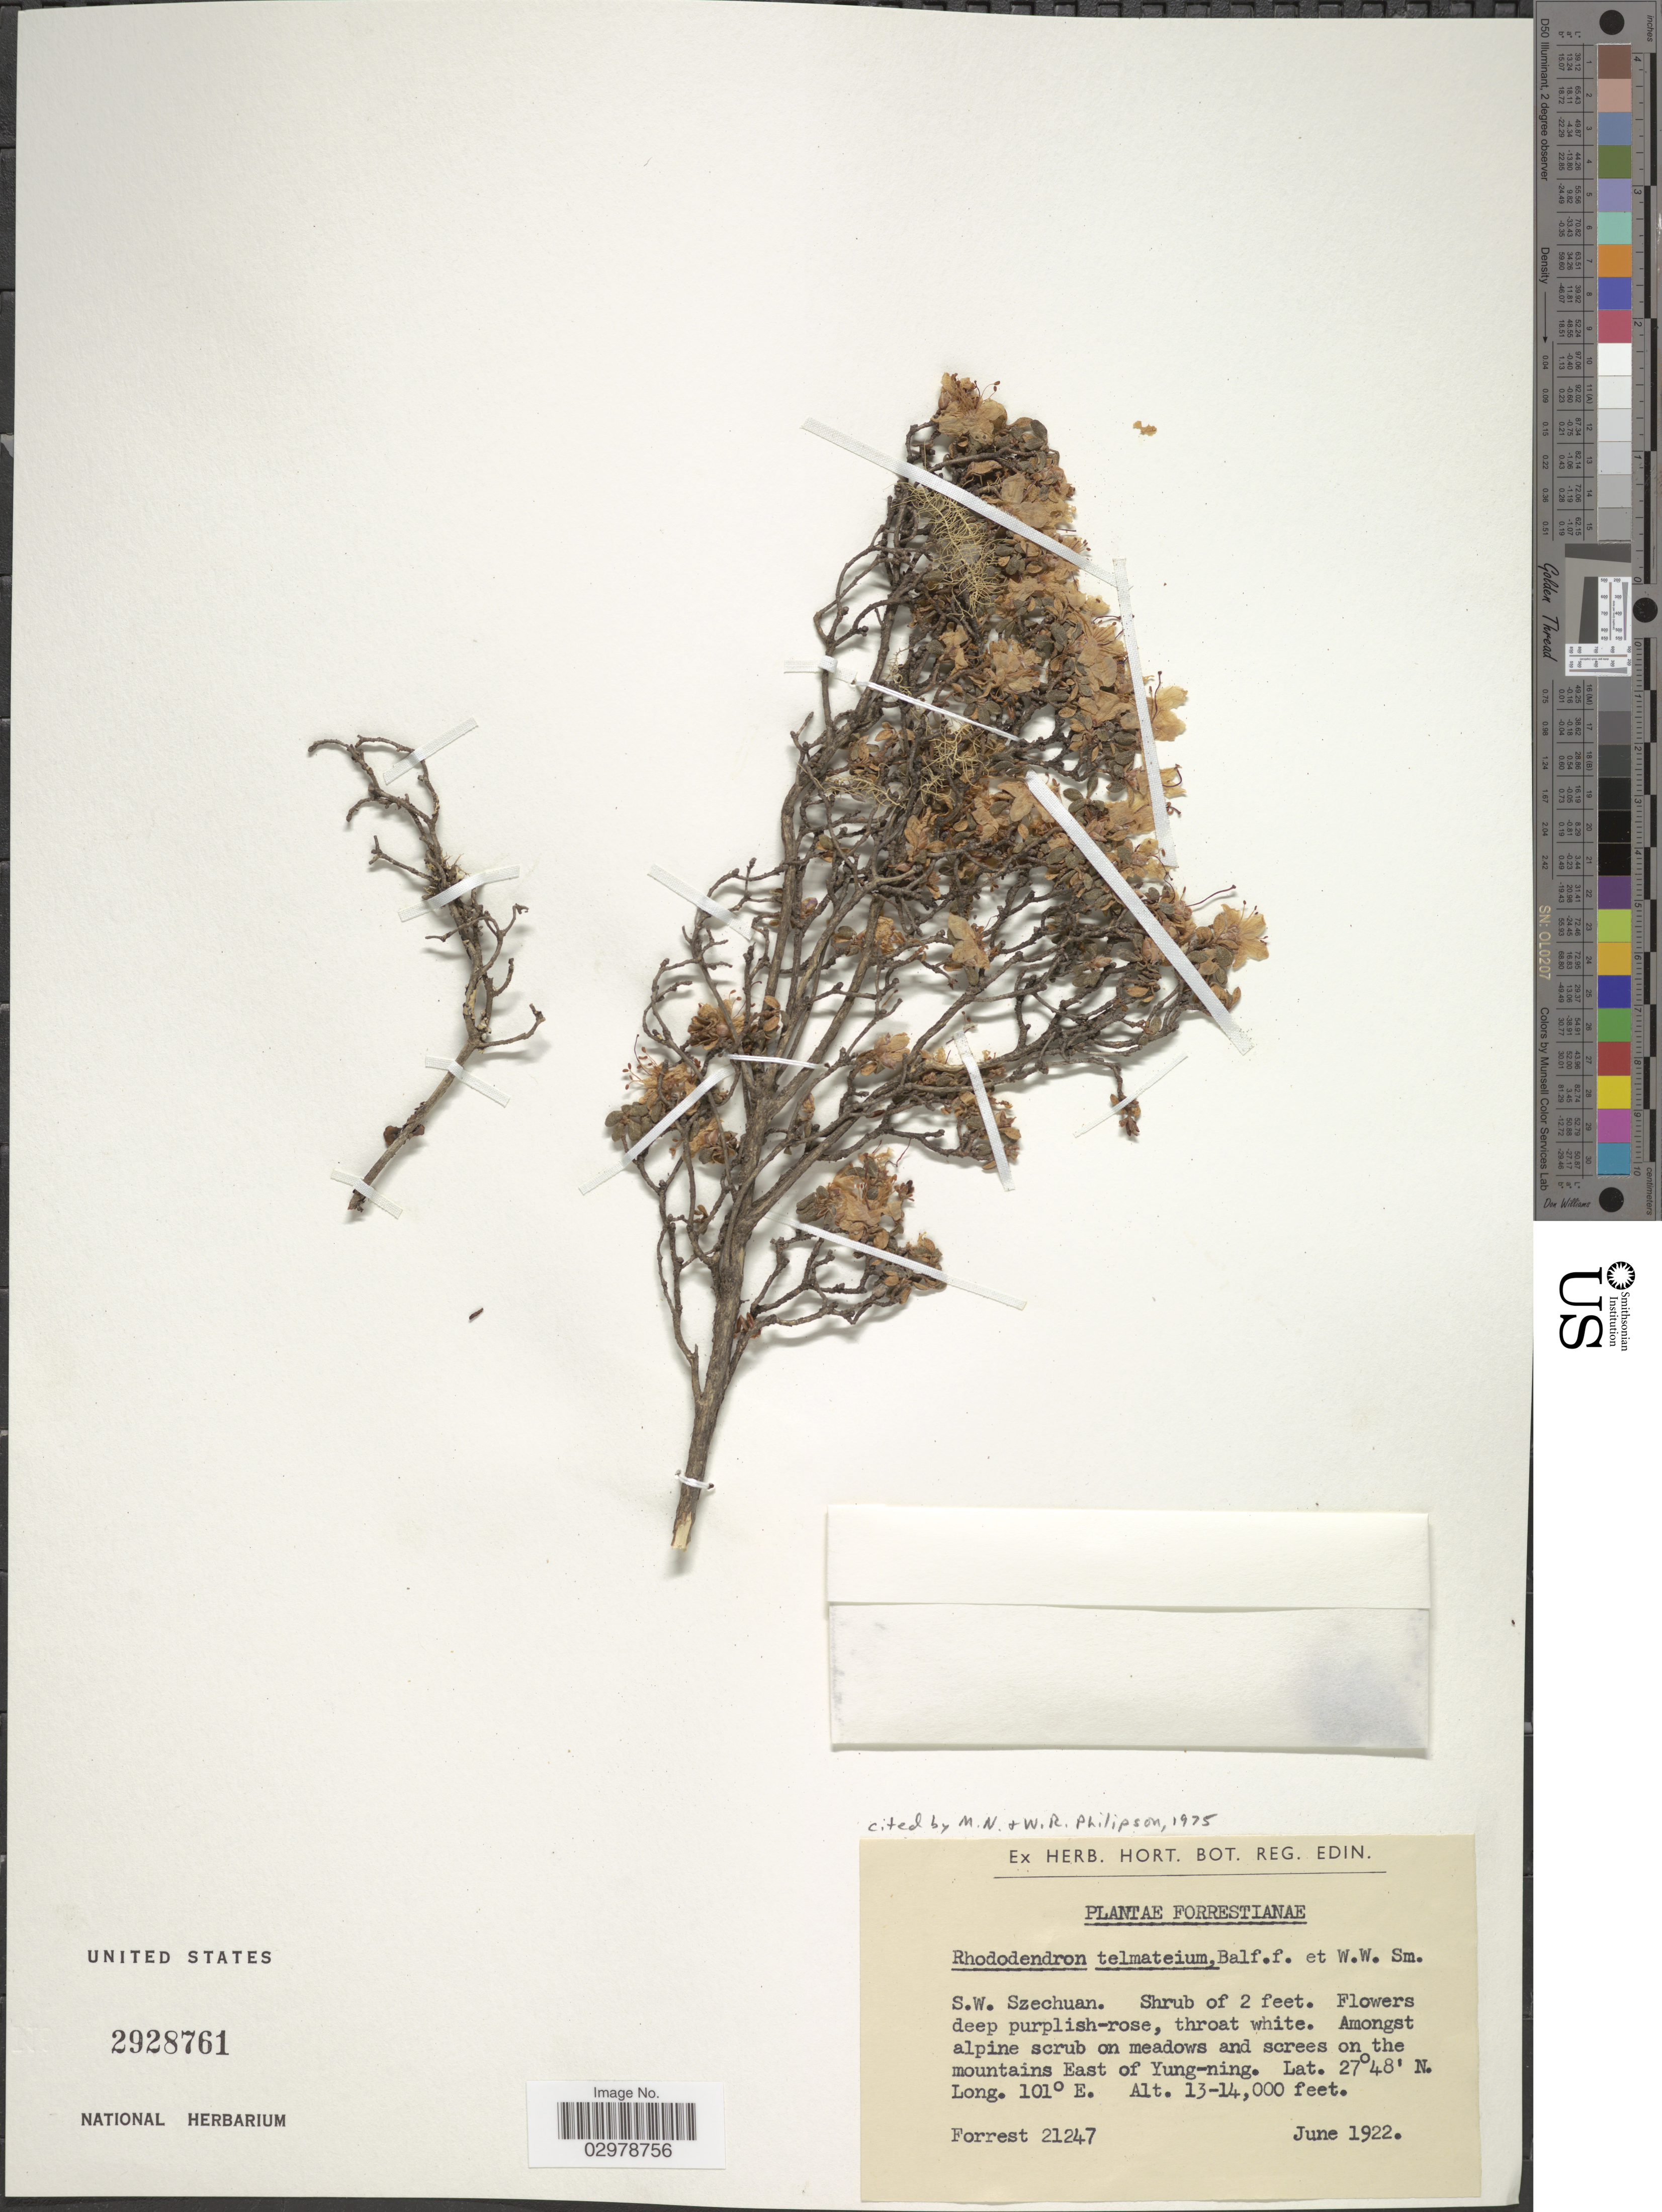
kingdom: Plantae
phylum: Tracheophyta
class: Magnoliopsida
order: Ericales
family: Ericaceae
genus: Rhododendron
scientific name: Rhododendron telmateium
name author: Balf. f. & W.W. Sm.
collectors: -. Forrest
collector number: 21247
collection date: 1922-06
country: China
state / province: Sichuan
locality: S.W. Szechuan. On the mountains East of Yung-ning.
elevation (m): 3962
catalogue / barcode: US 2928761